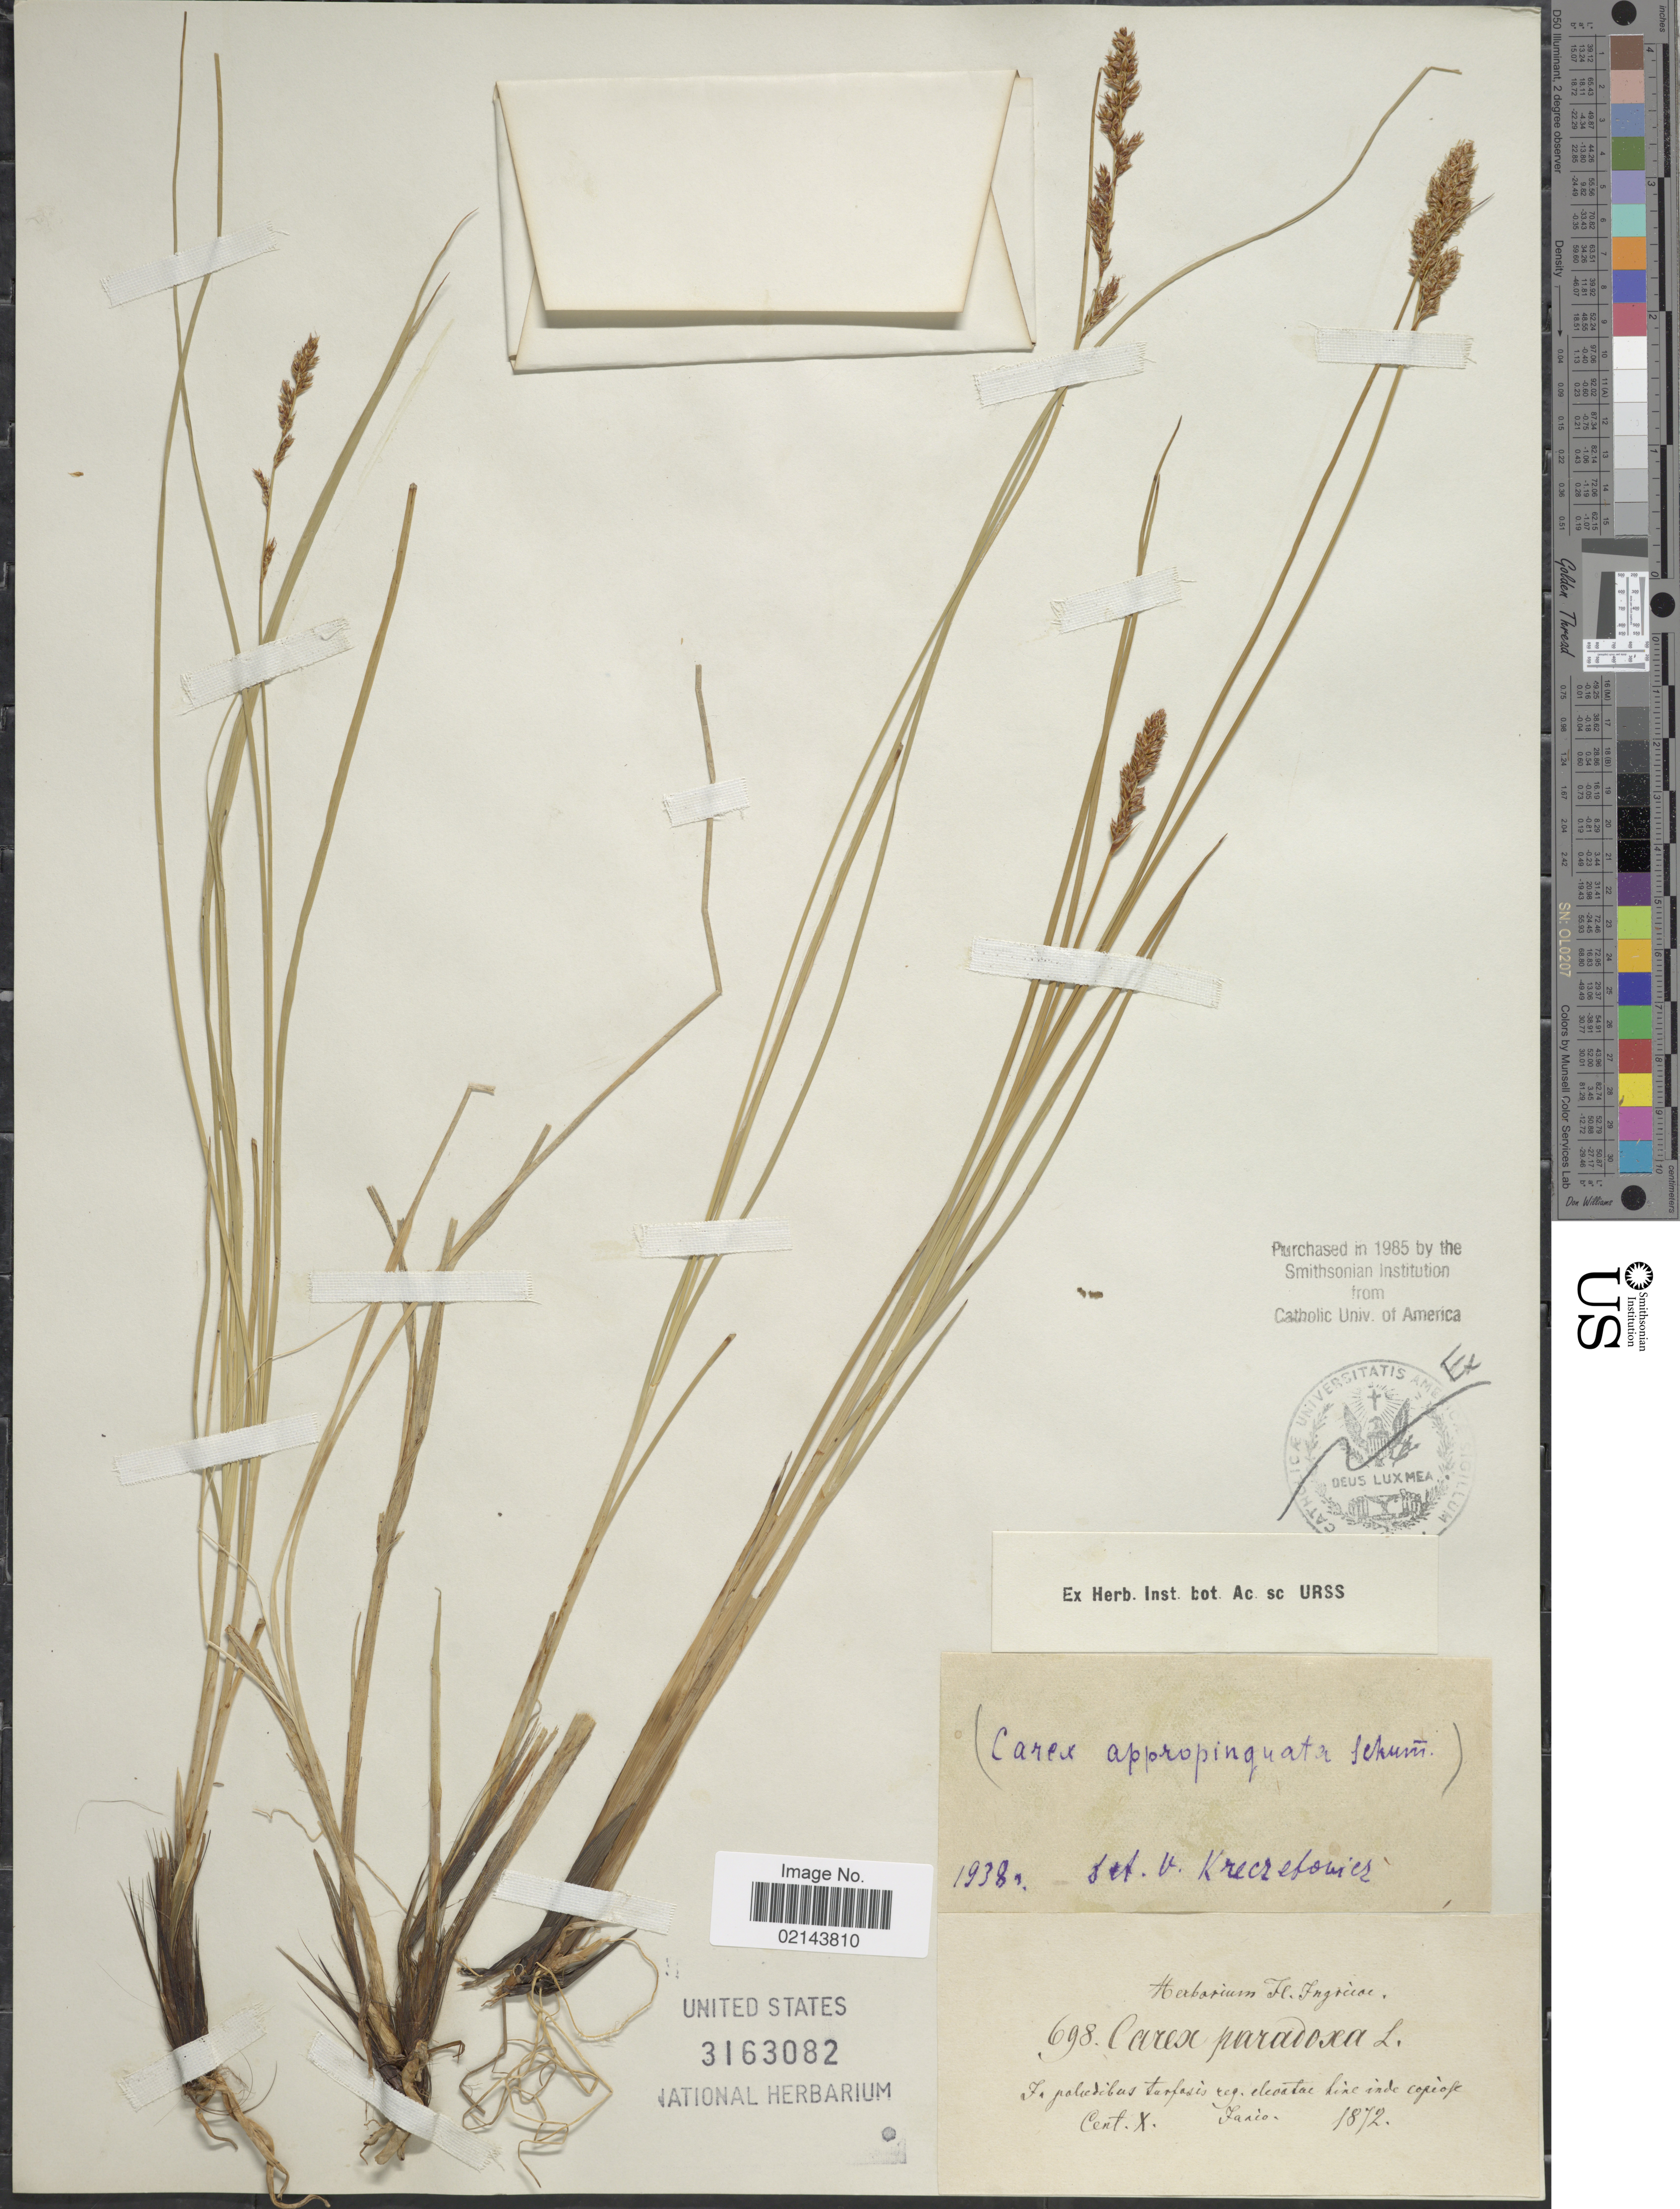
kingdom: Plantae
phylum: Tracheophyta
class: Liliopsida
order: Poales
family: Cyperaceae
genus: Carex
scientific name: Carex appropinquata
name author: Schumach.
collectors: Herbarium Florae Ingricae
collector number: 698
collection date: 1872-06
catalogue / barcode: US 3163082